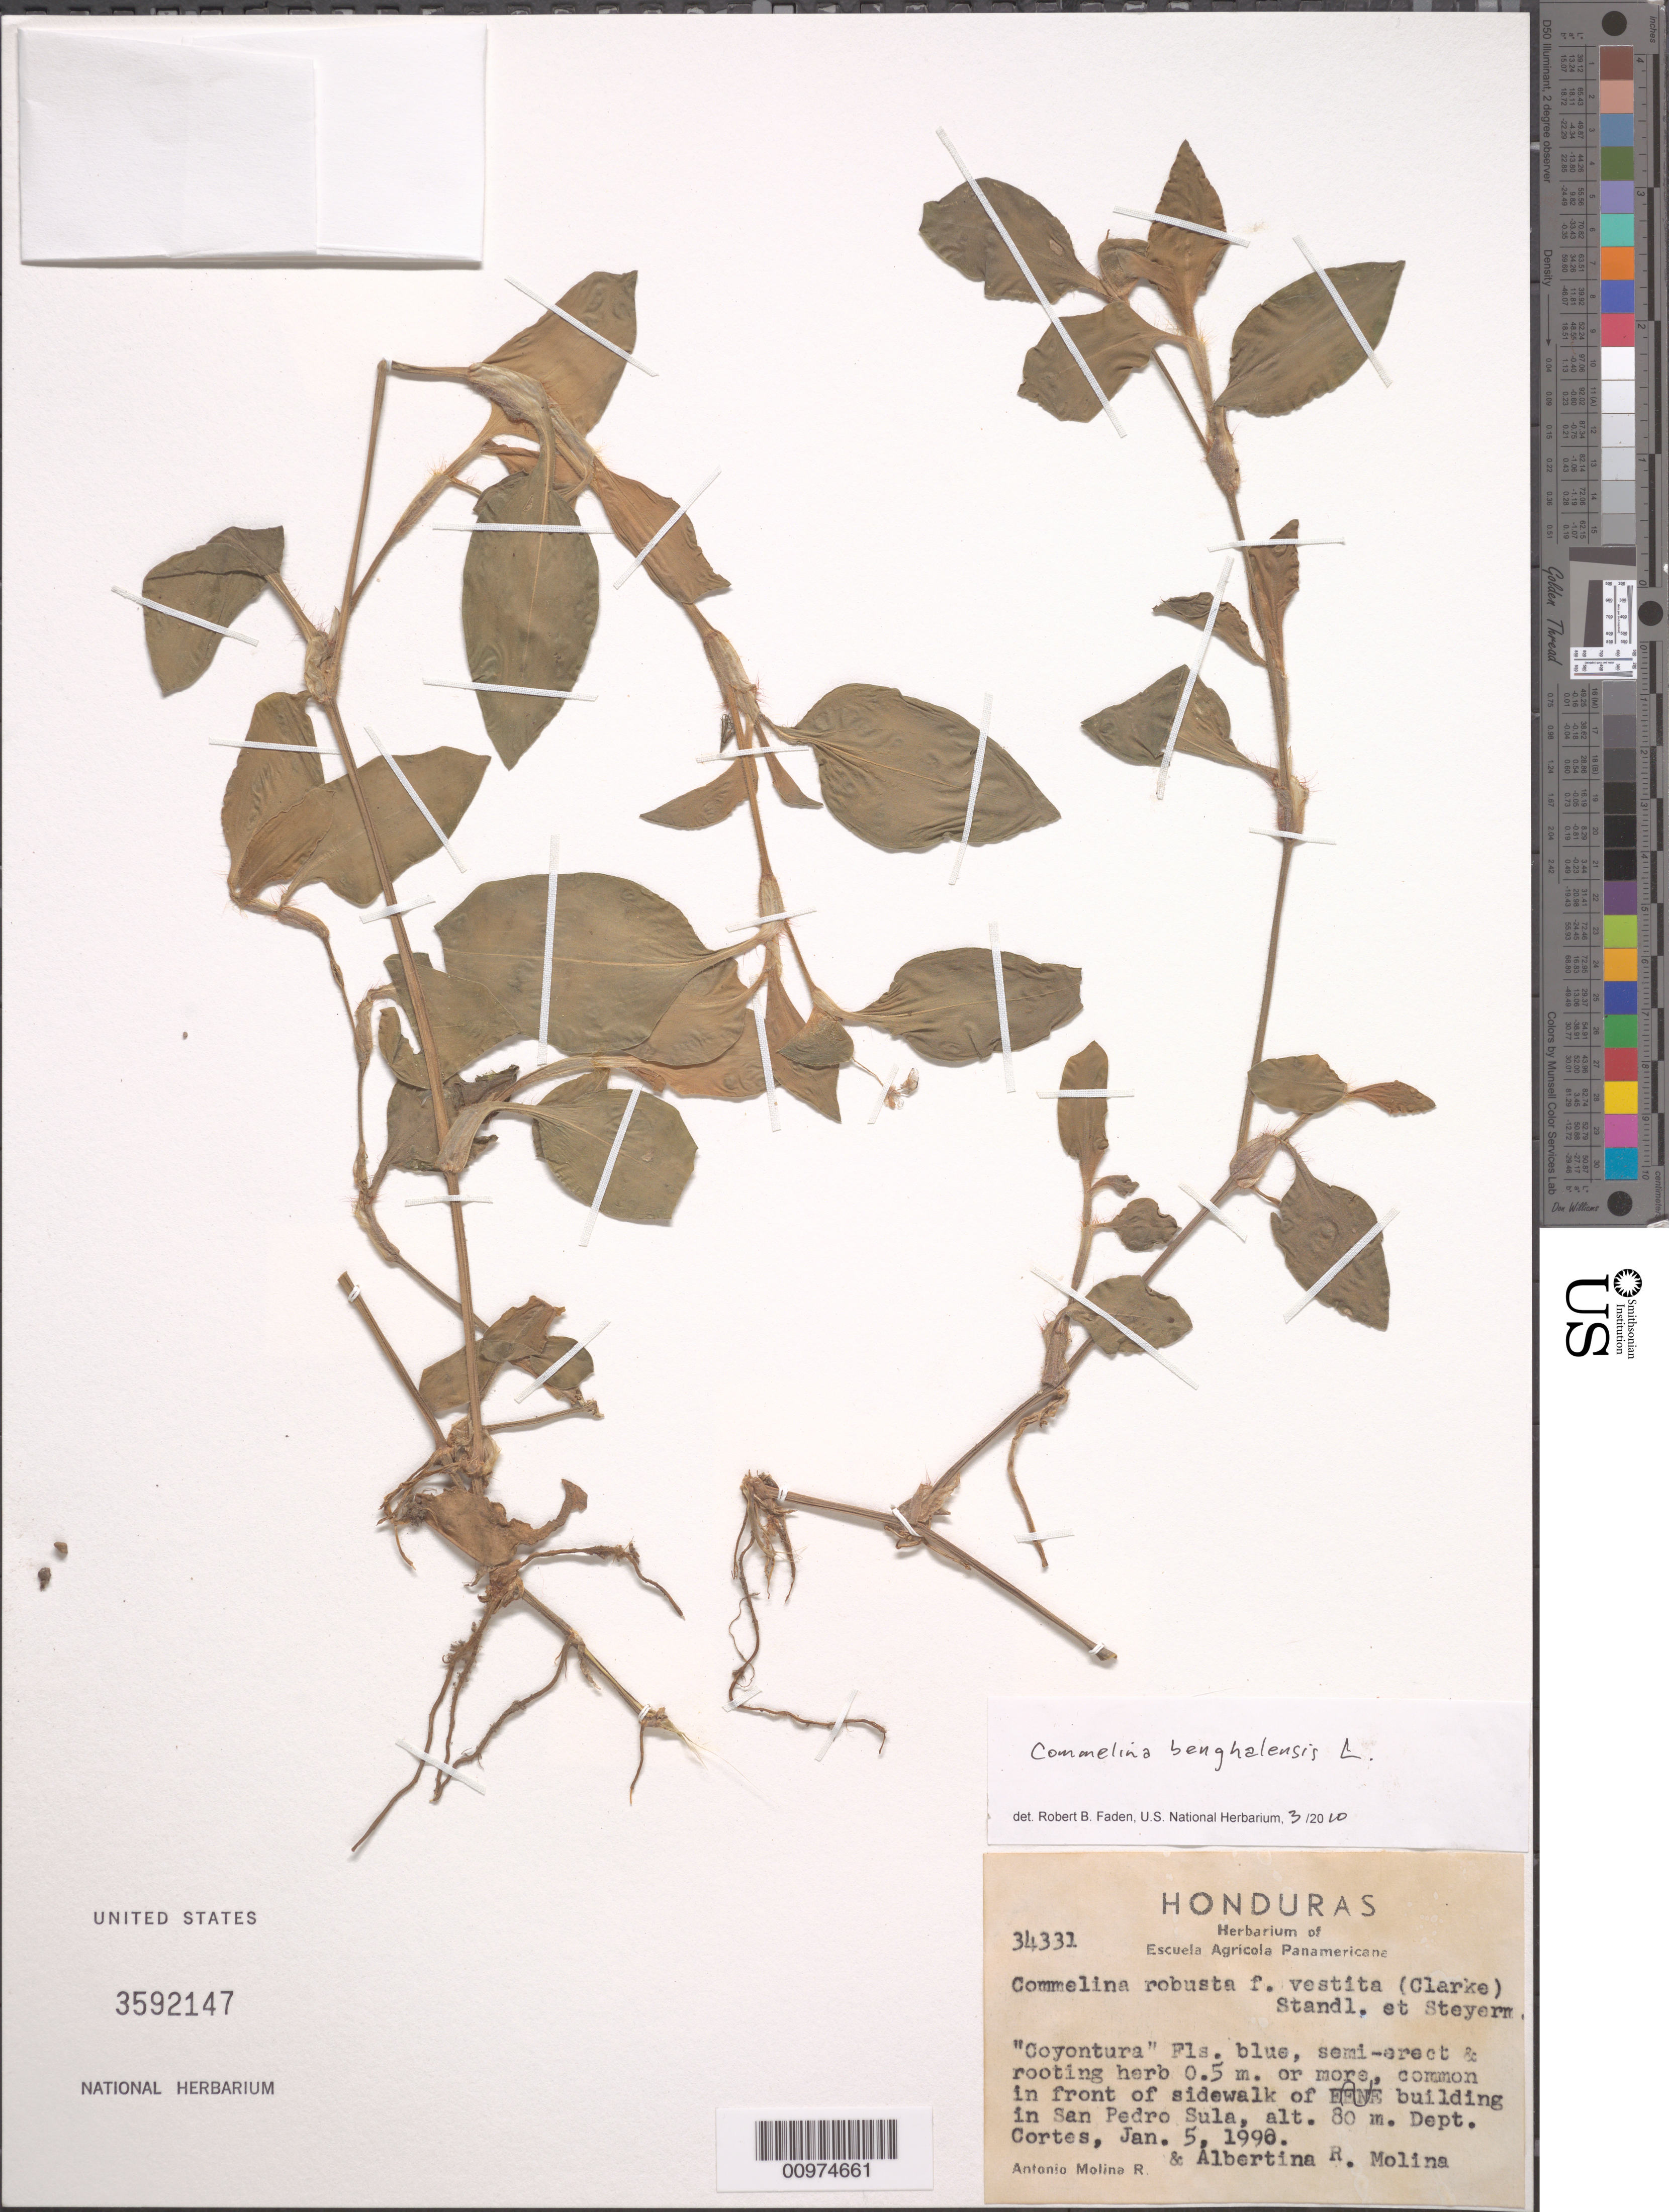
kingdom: Plantae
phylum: Tracheophyta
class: Liliopsida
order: Commelinales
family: Commelinaceae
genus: Commelina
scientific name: Commelina benghalensis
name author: L.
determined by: Faden, Robert B., (US), Smithsonian Institution - National Museum of Natural History (UNITED STATES)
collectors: A. Molina R. & A. R. Molina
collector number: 34331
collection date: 1998-01-05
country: Honduras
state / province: Cortés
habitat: common in front of sidewalk of FNEE building in San Pedro Sula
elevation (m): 80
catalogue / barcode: US 3592147